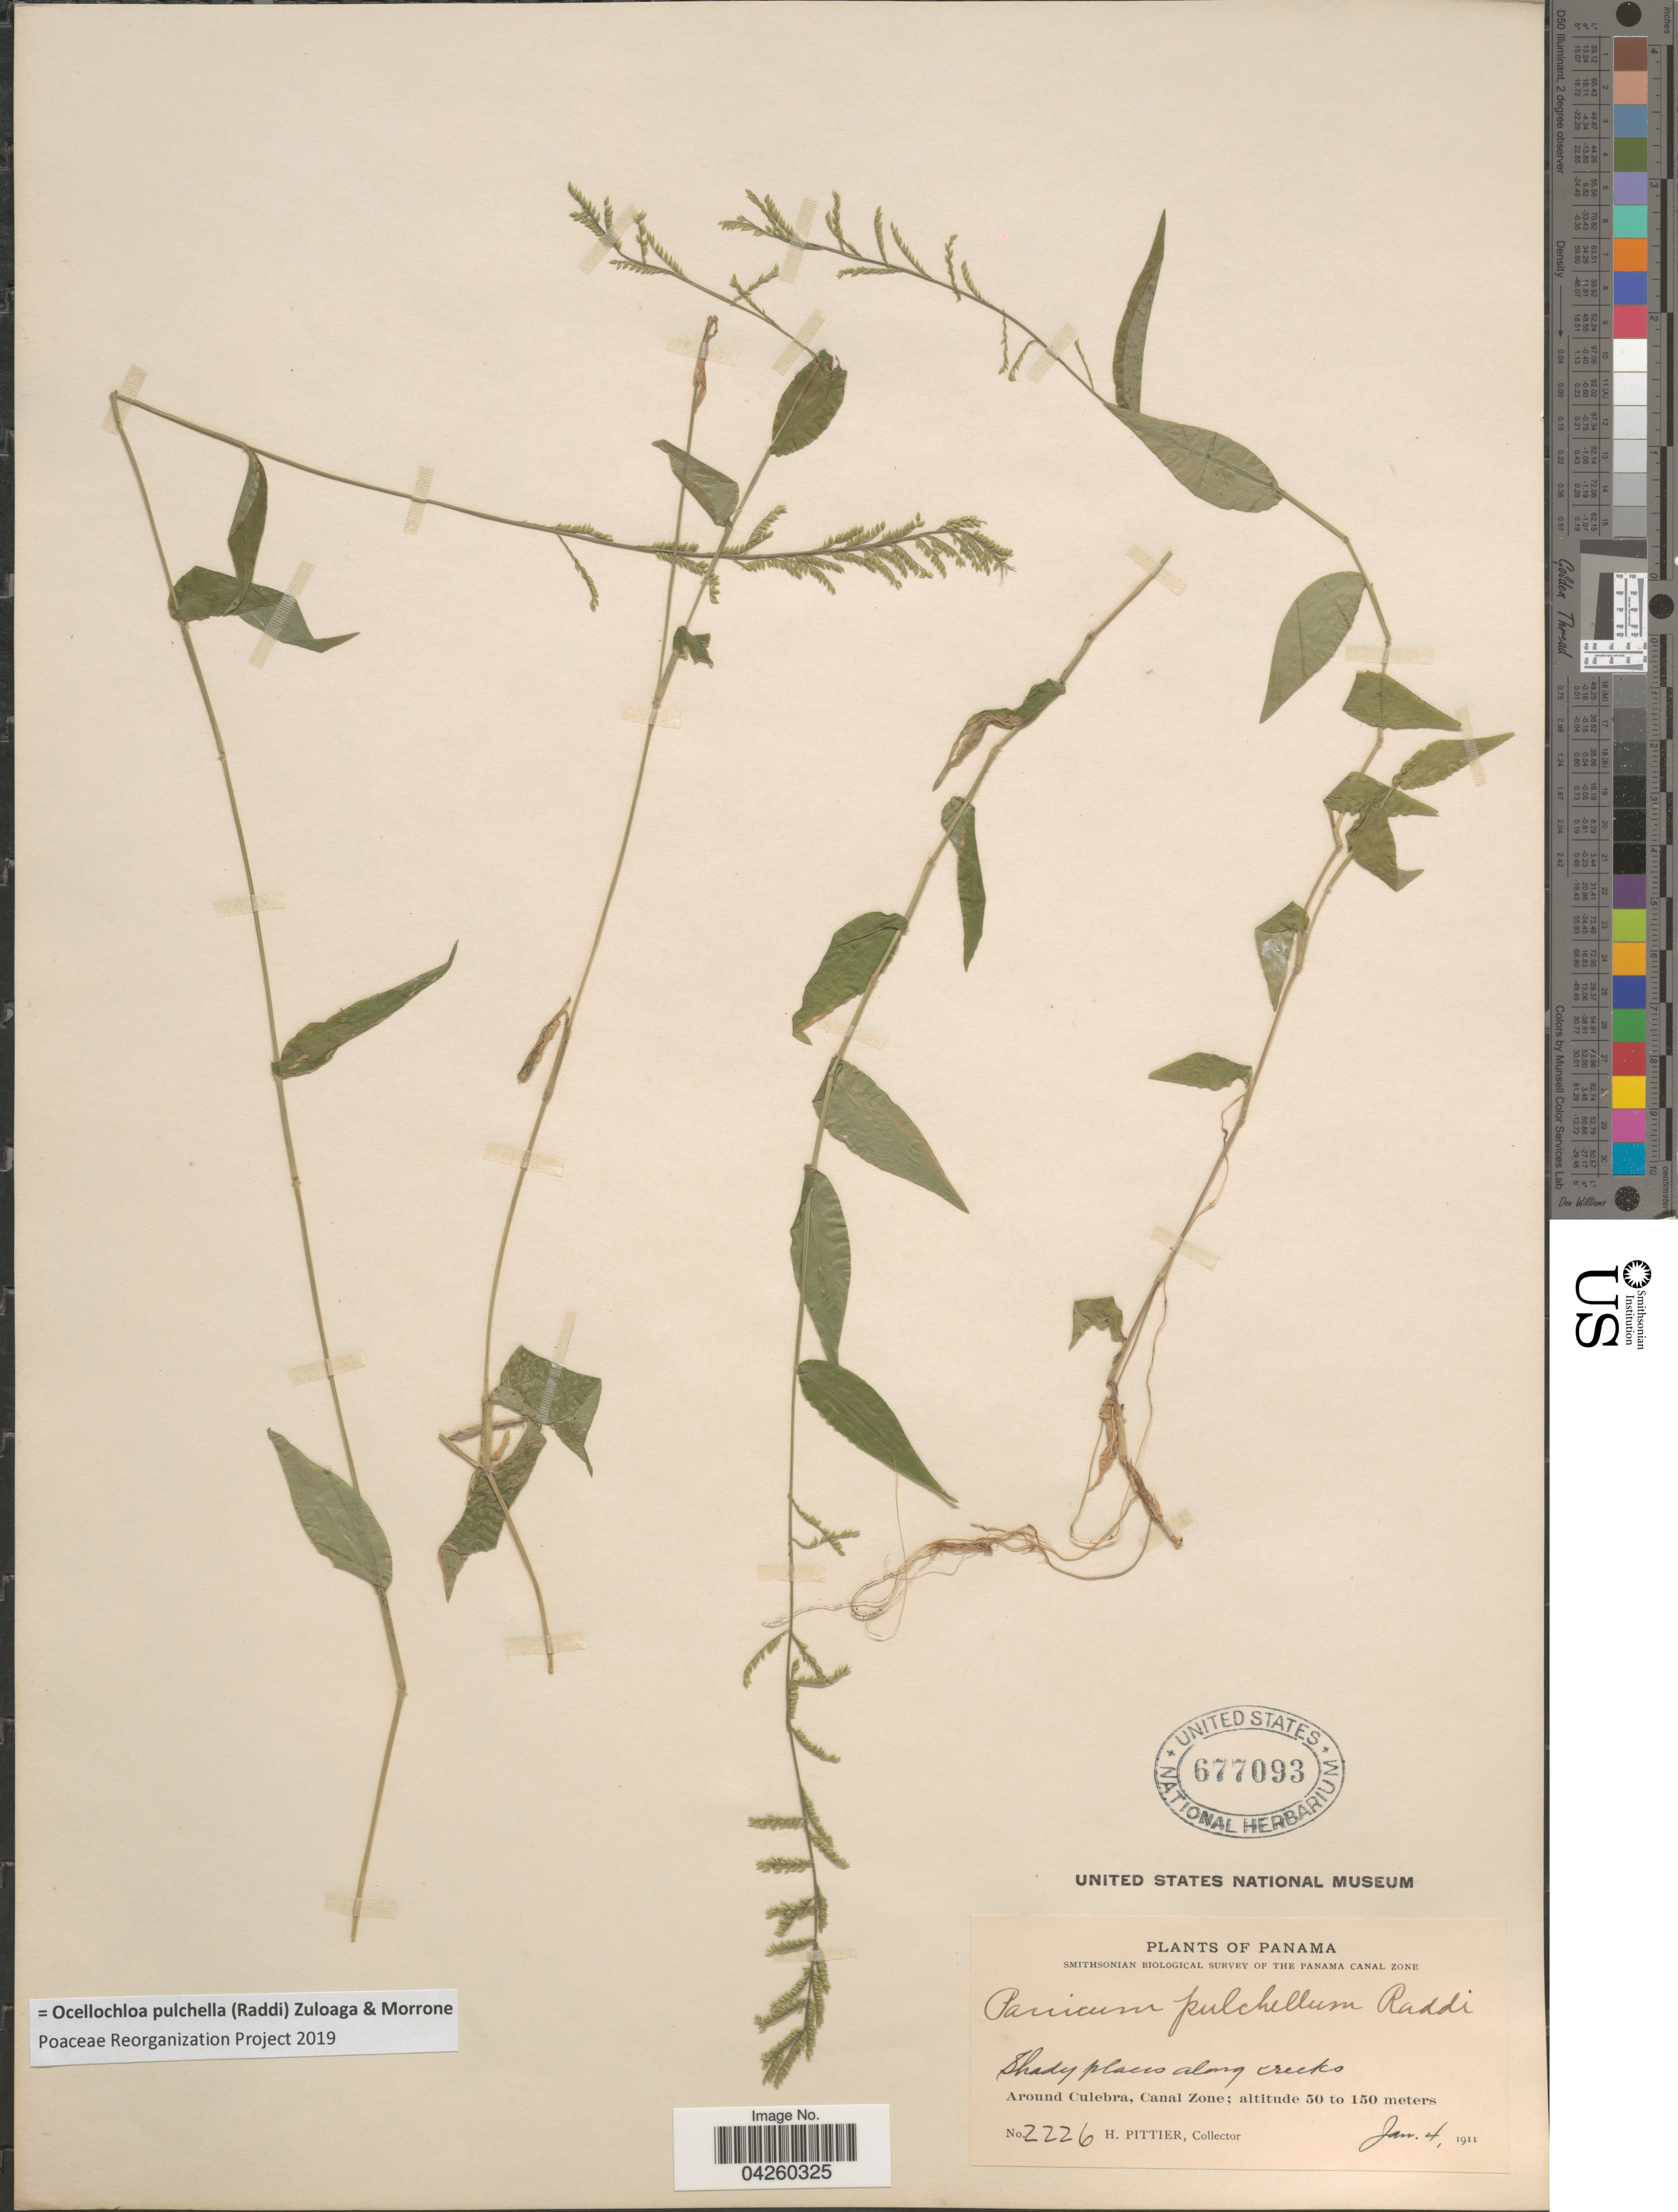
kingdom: Plantae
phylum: Tracheophyta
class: Liliopsida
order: Poales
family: Poaceae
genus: Ocellochloa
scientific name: Ocellochloa pulchella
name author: (Raddi) Zuloaga & Morrone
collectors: H. F. Pittier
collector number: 2226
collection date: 1911-01-04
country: Panama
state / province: Colón / Panamá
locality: Smithsonian Biological Survey of the Panama Canal Zone. Around Culebra, Canal Zone.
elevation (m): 50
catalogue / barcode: US 677093